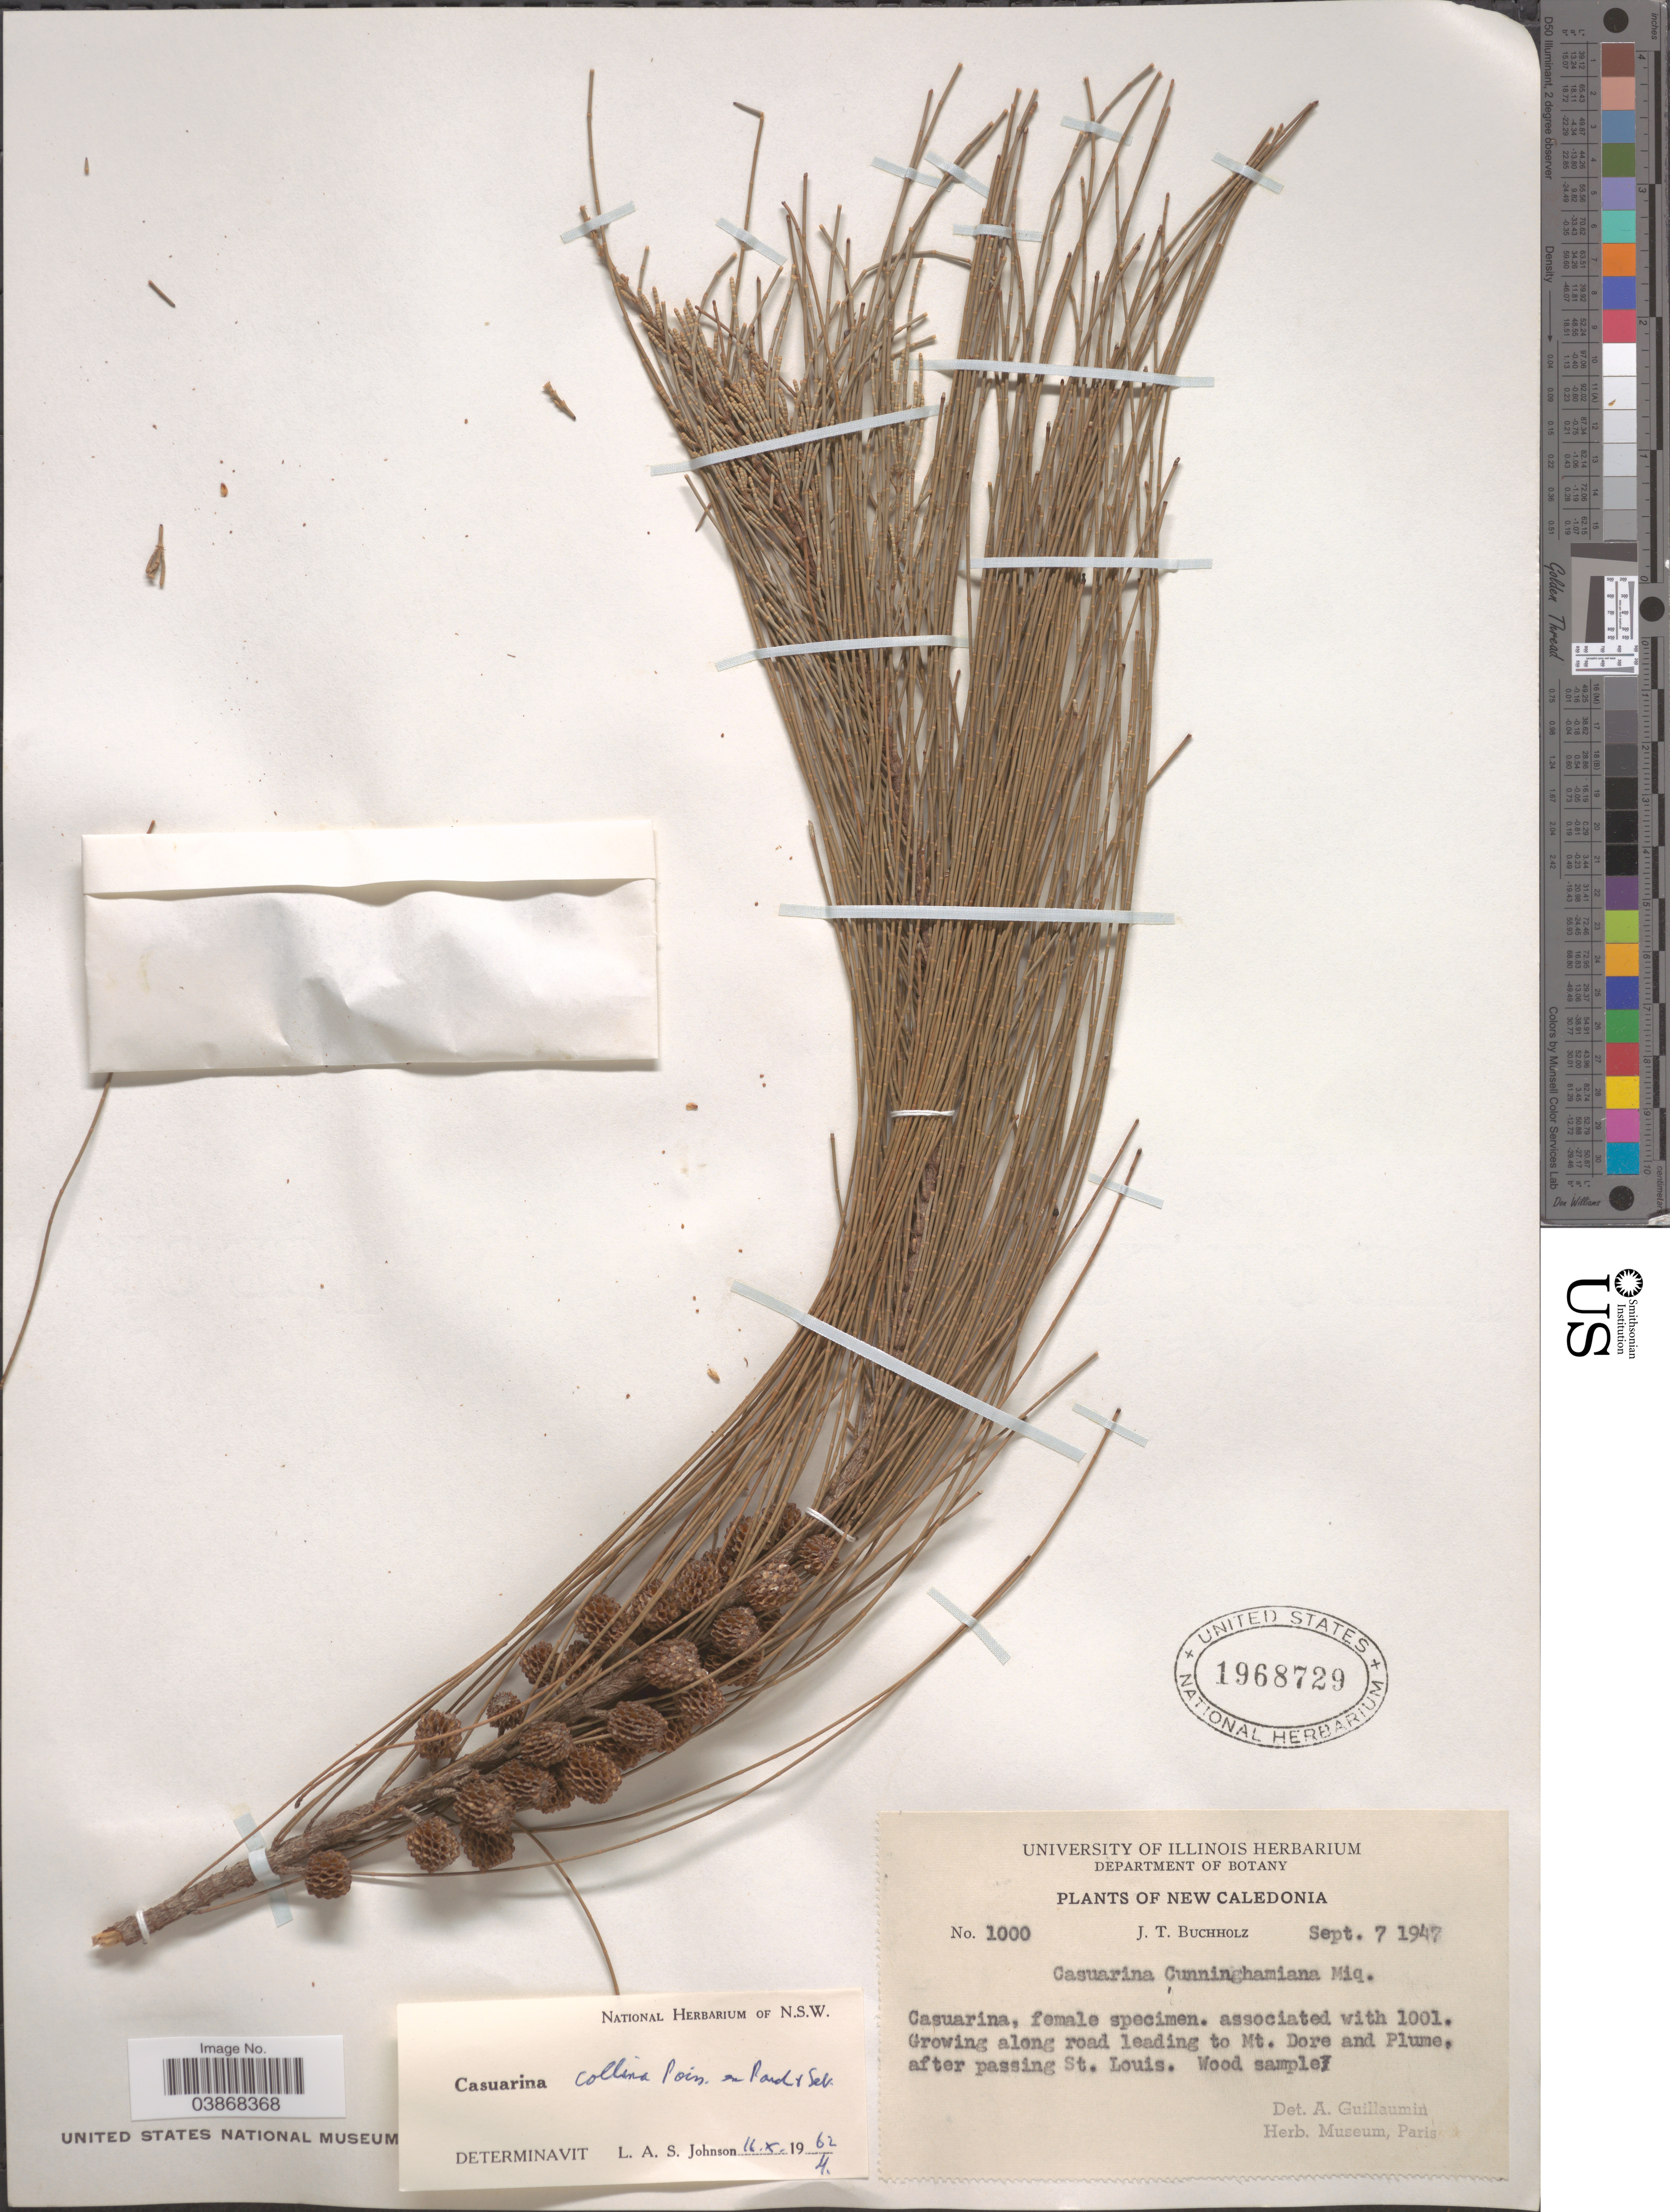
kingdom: Plantae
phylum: Tracheophyta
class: Magnoliopsida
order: Fagales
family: Casuarinaceae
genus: Casuarina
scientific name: Casuarina collina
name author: J. Poiss. ex Pancher & Sebert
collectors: J. T. Buchholz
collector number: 1000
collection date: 1947-09-07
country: New Caledonia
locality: Along road leading to Mt. Dore and Plume, after passing St. Louis.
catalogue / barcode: US 1968729